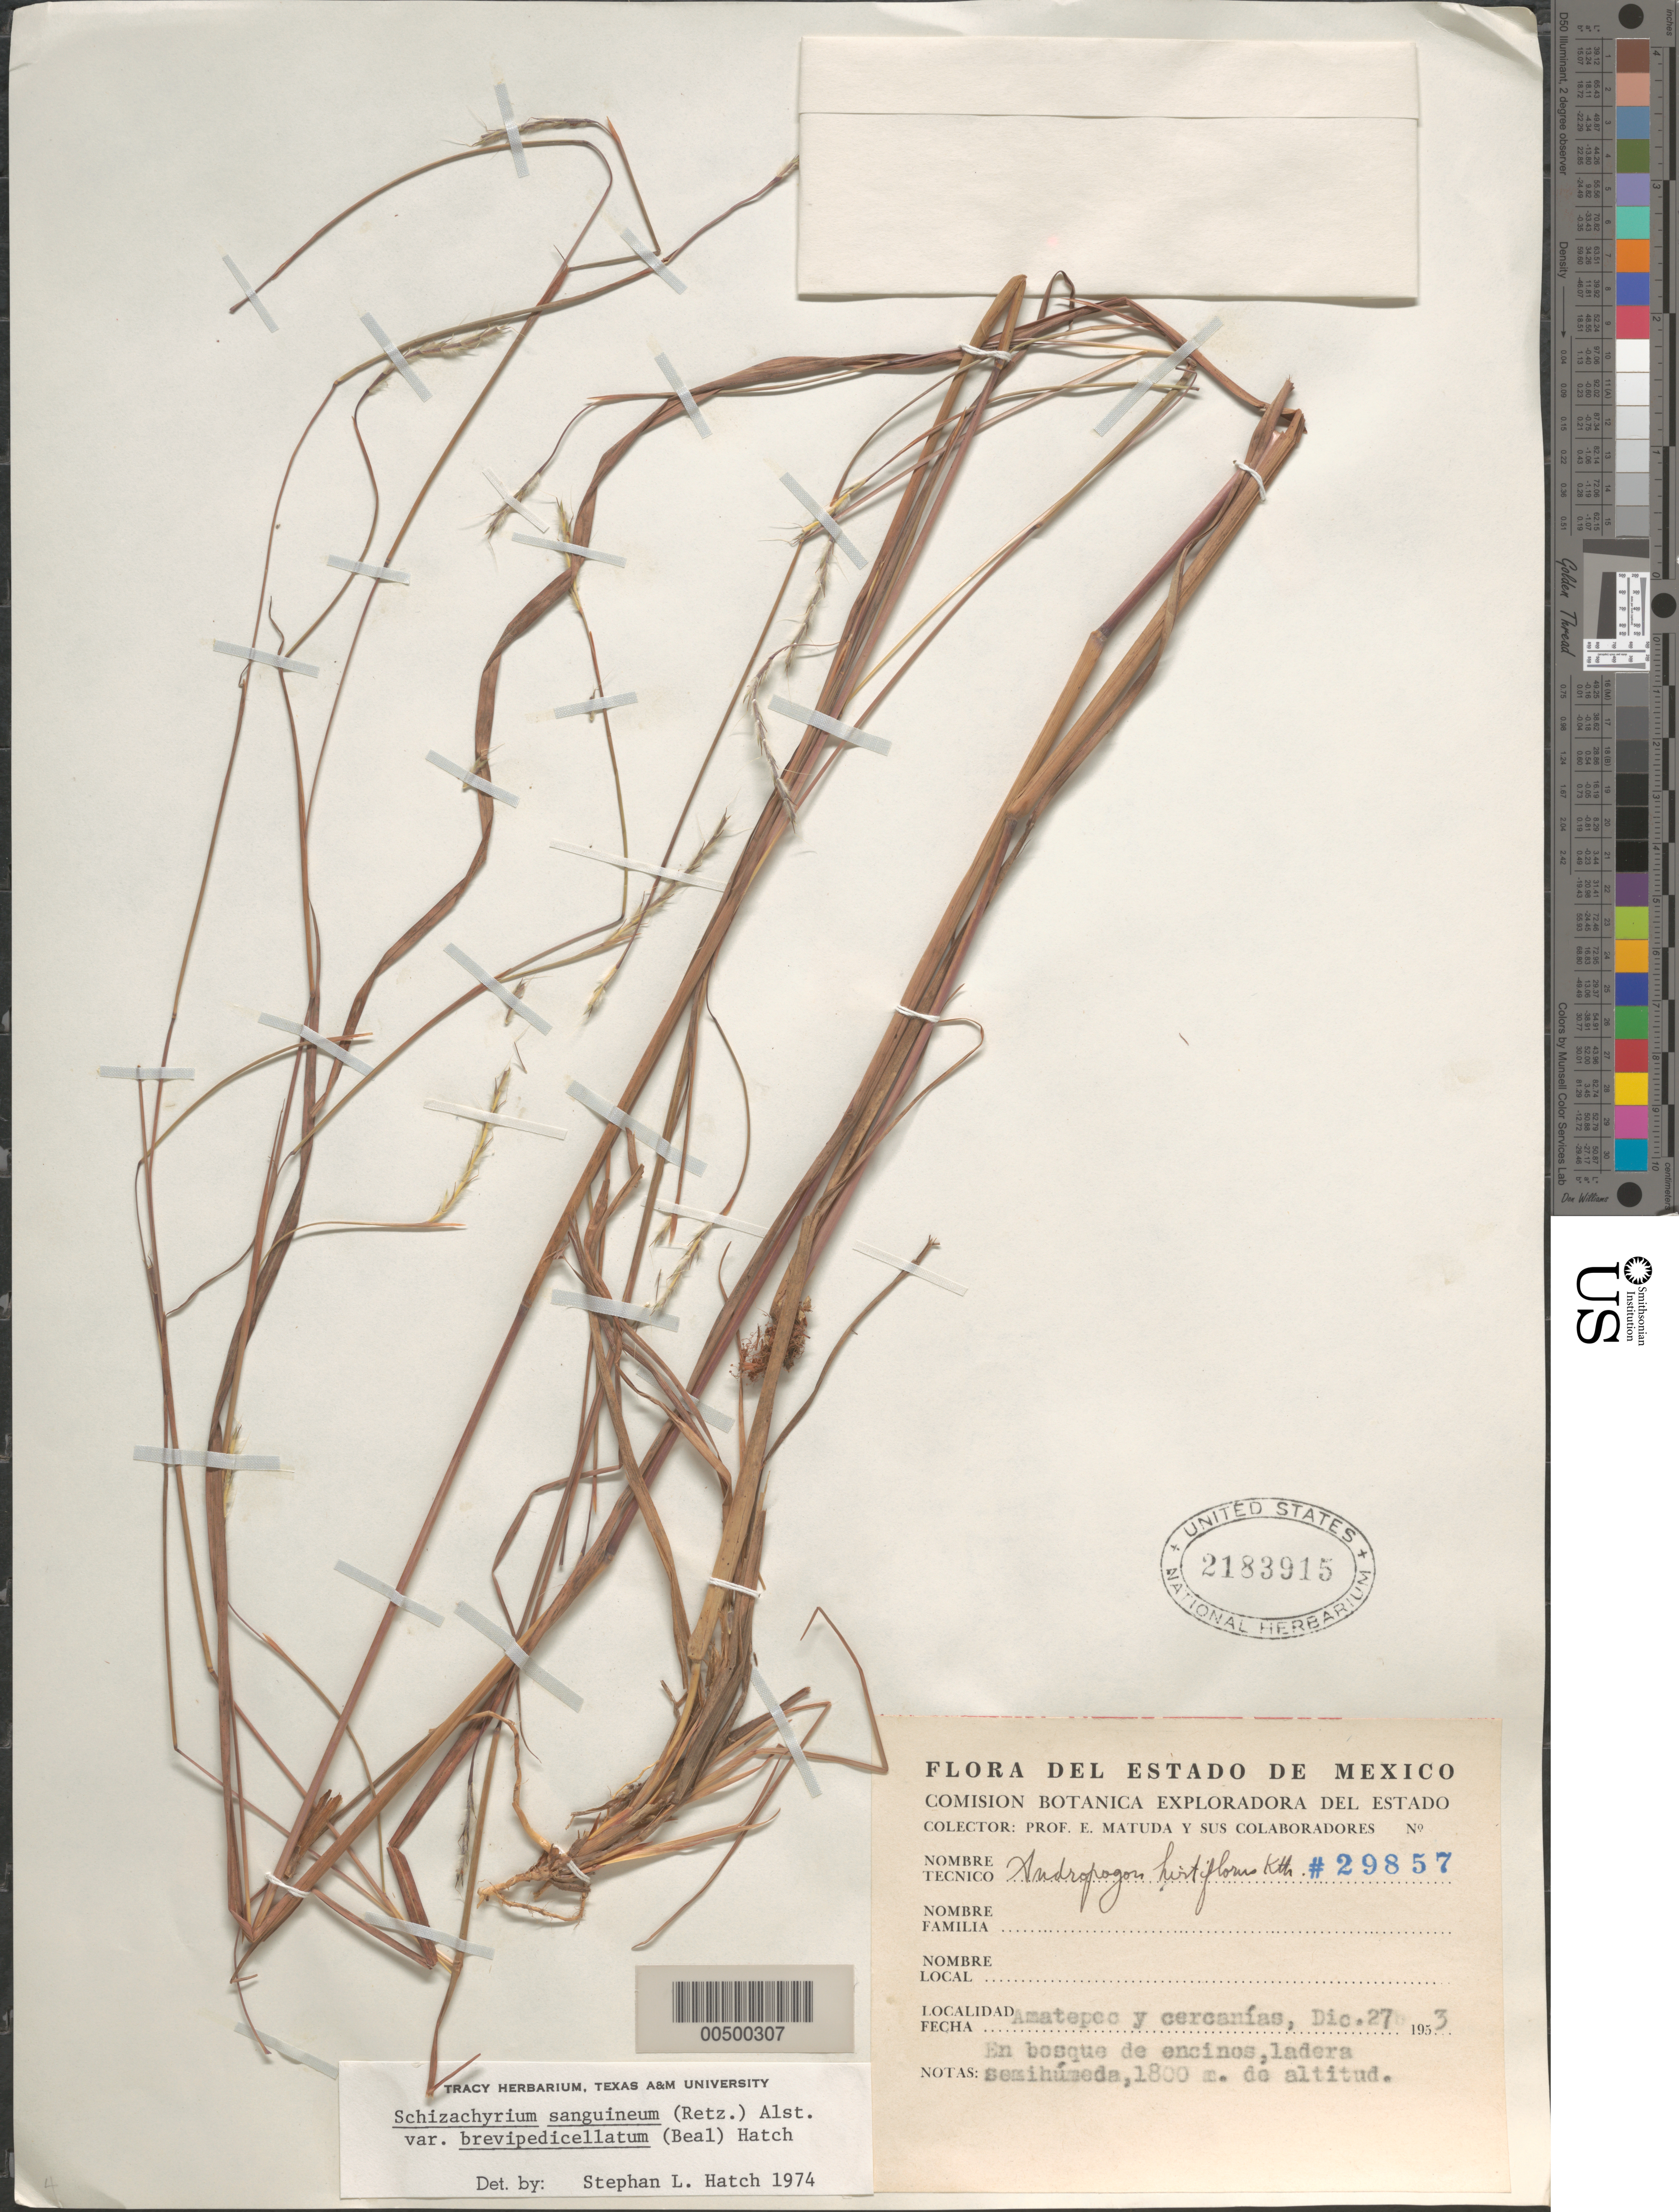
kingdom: Plantae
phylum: Tracheophyta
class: Liliopsida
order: Poales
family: Poaceae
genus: Schizachyrium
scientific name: Schizachyrium sanguineum var. brevipedicellatum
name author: (W.J. Beal) S.L. Hatch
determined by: Hatch, S. L.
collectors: E. Matuda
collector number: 29857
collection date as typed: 27 Dec 1953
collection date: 1953-12-27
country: Mexico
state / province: México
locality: Amatepec y cercanías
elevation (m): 1800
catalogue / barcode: US 2183915